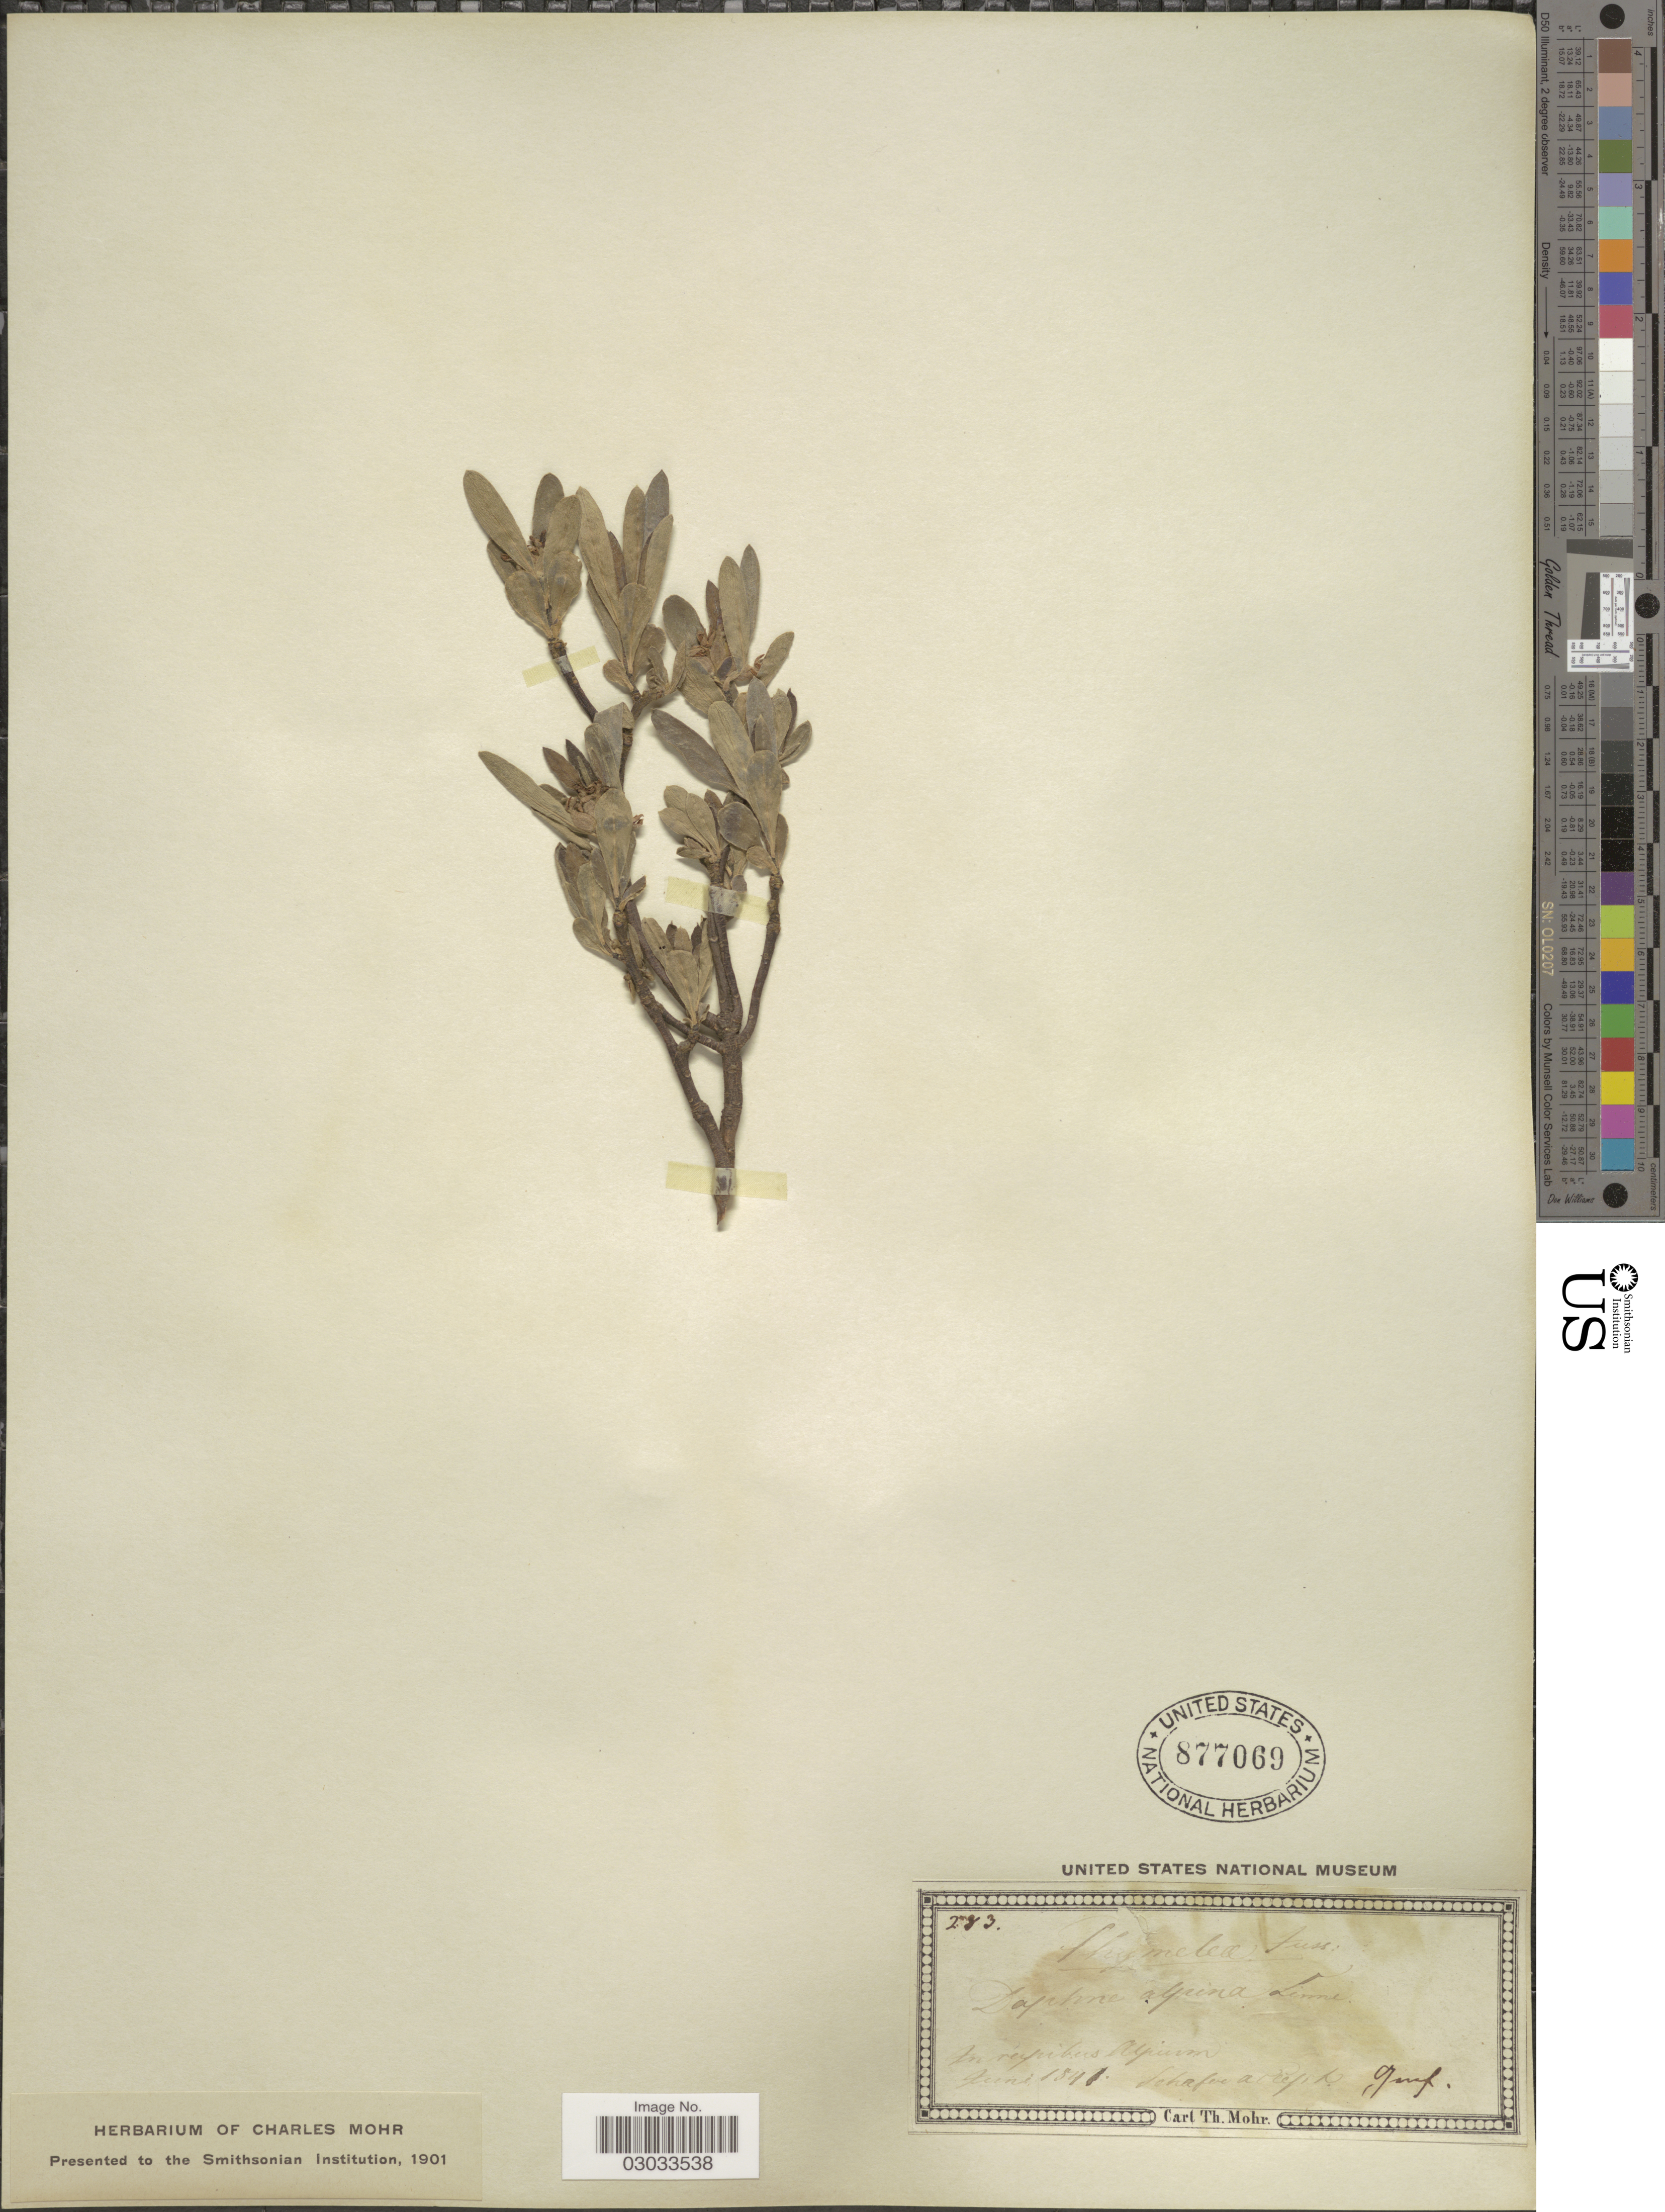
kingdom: Plantae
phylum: Tracheophyta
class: Magnoliopsida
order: Malvales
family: Thymelaeaceae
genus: Daphne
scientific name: Daphne alpina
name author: L.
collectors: -. Schafer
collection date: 1848-06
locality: In rupibus Alpium [interpreted].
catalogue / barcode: US 877069